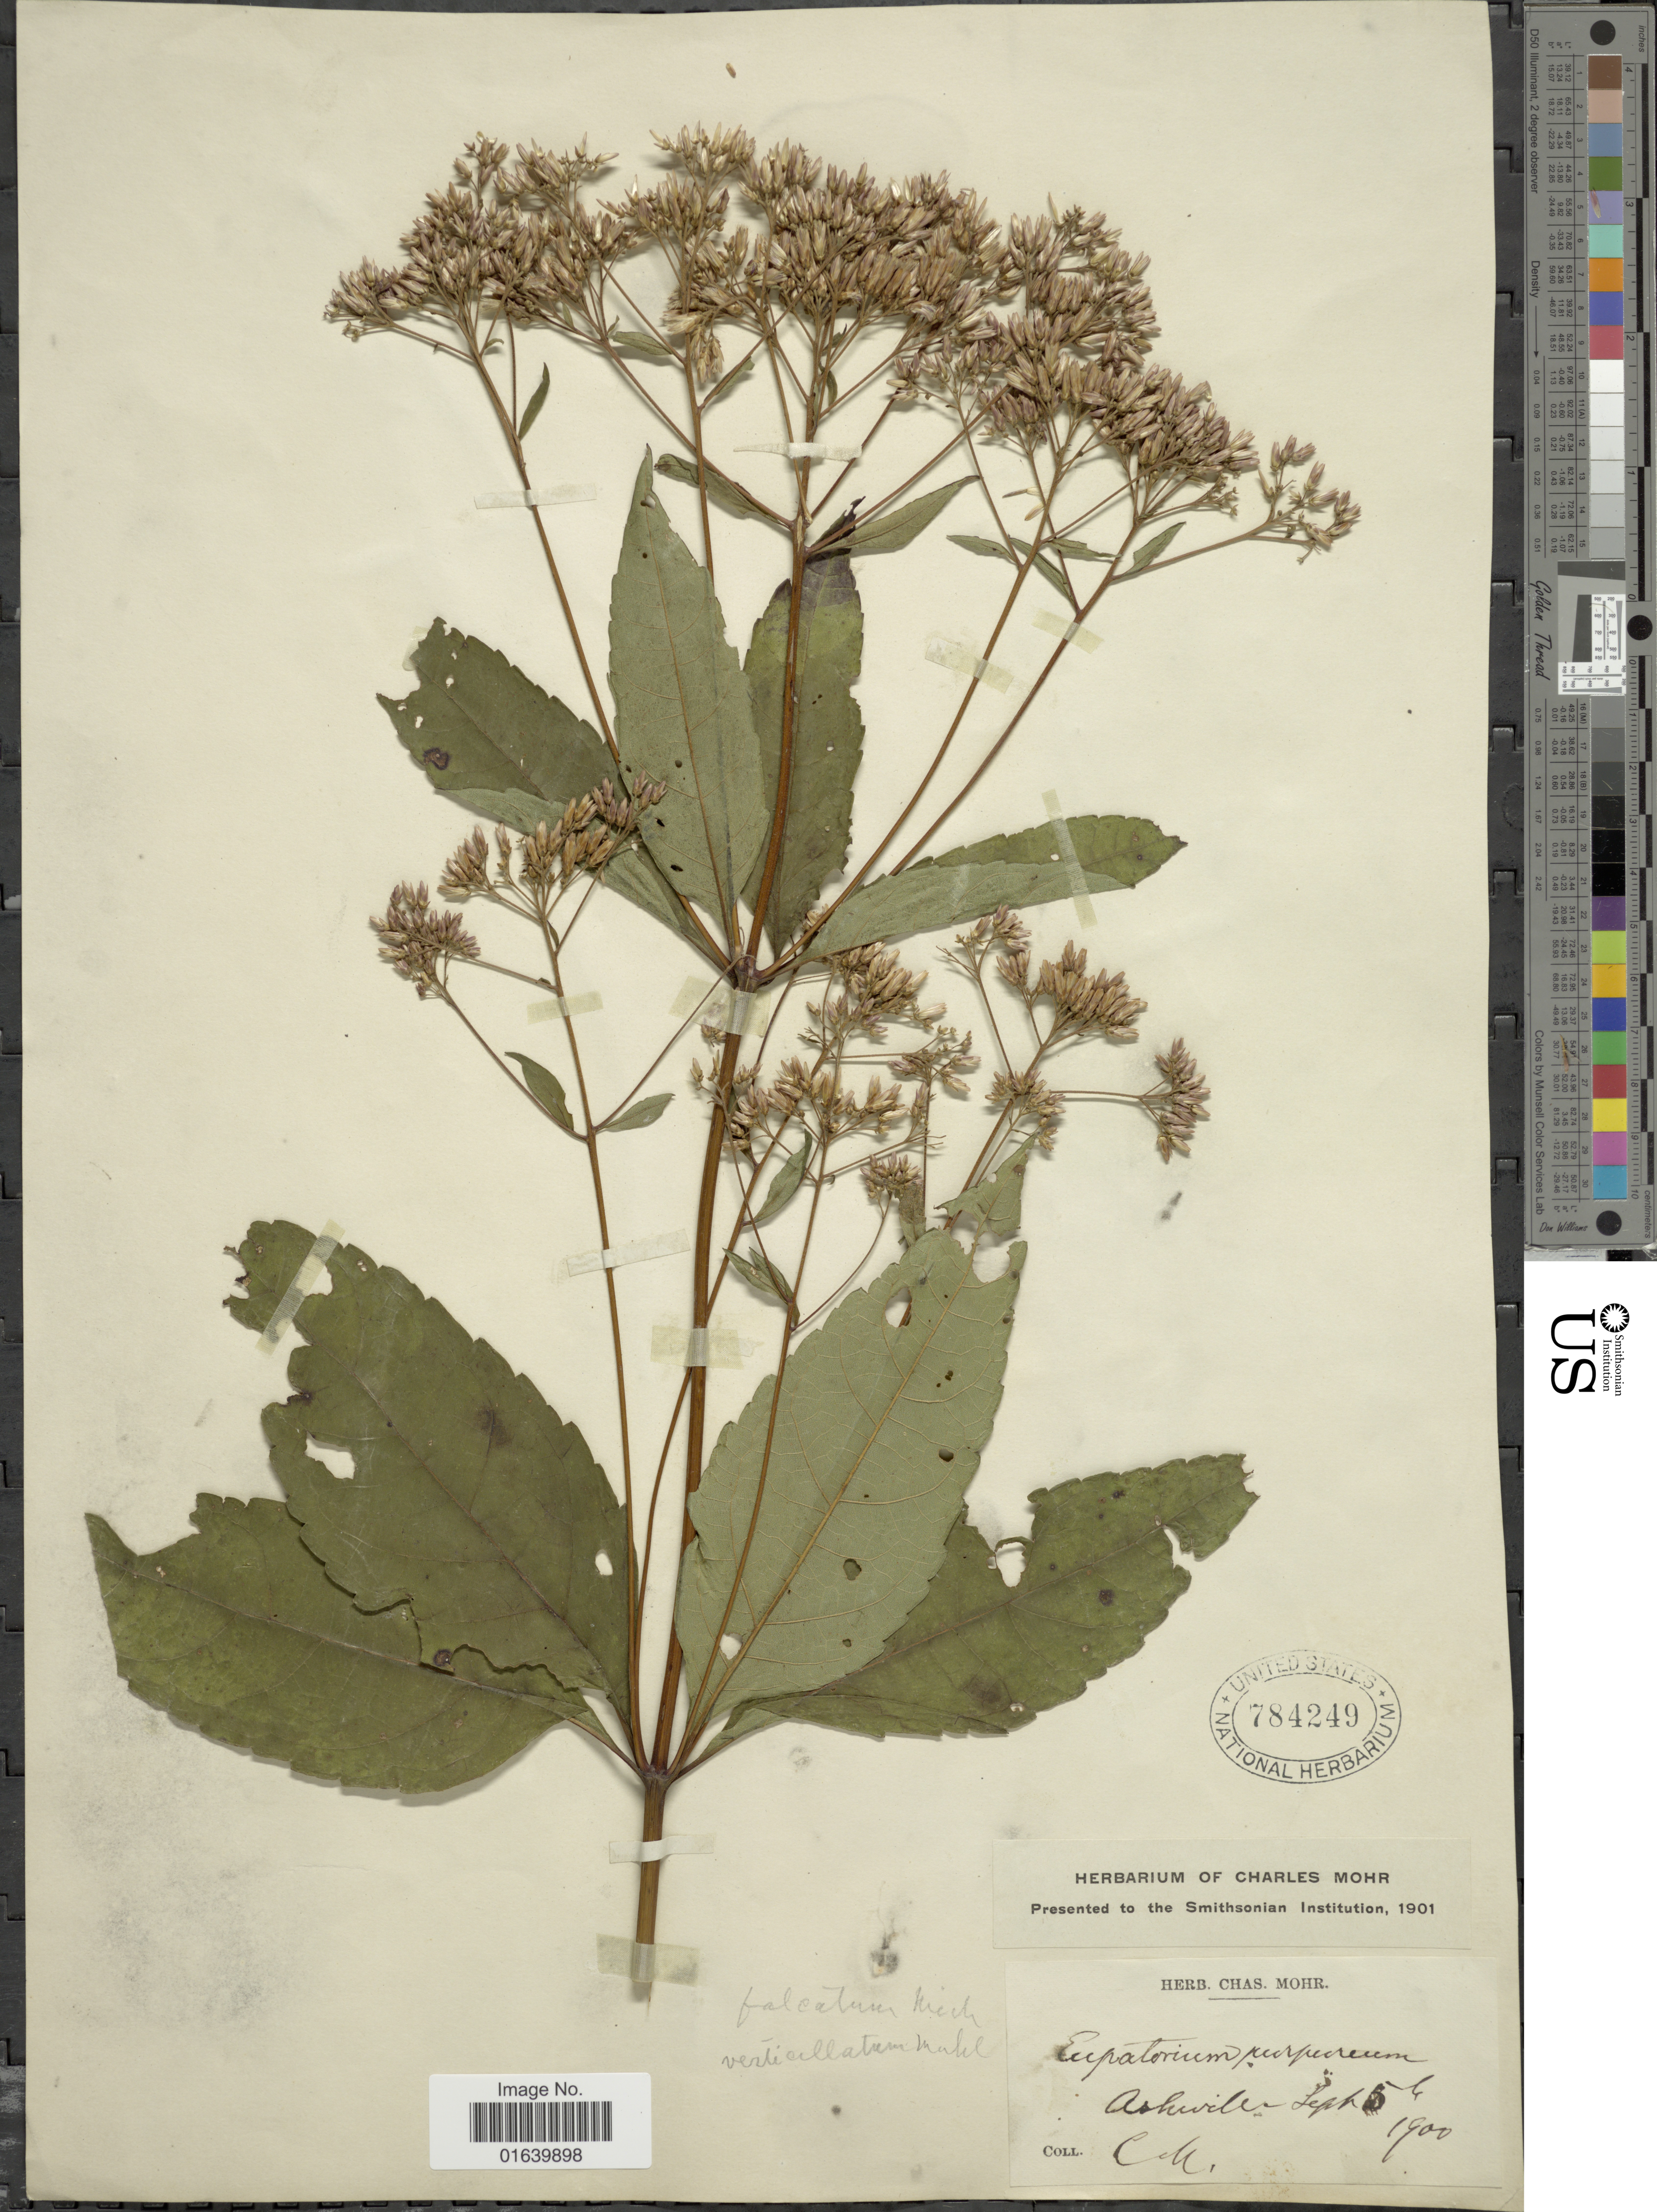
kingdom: Plantae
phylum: Tracheophyta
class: Magnoliopsida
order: Asterales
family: Asteraceae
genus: Eupatorium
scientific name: Eupatorium purpureum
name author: (L.) E.E. Lamont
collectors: Mohr, C. T. (herbarium)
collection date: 1900-09-05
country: United States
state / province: North Carolina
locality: Ashville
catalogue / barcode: US 784249